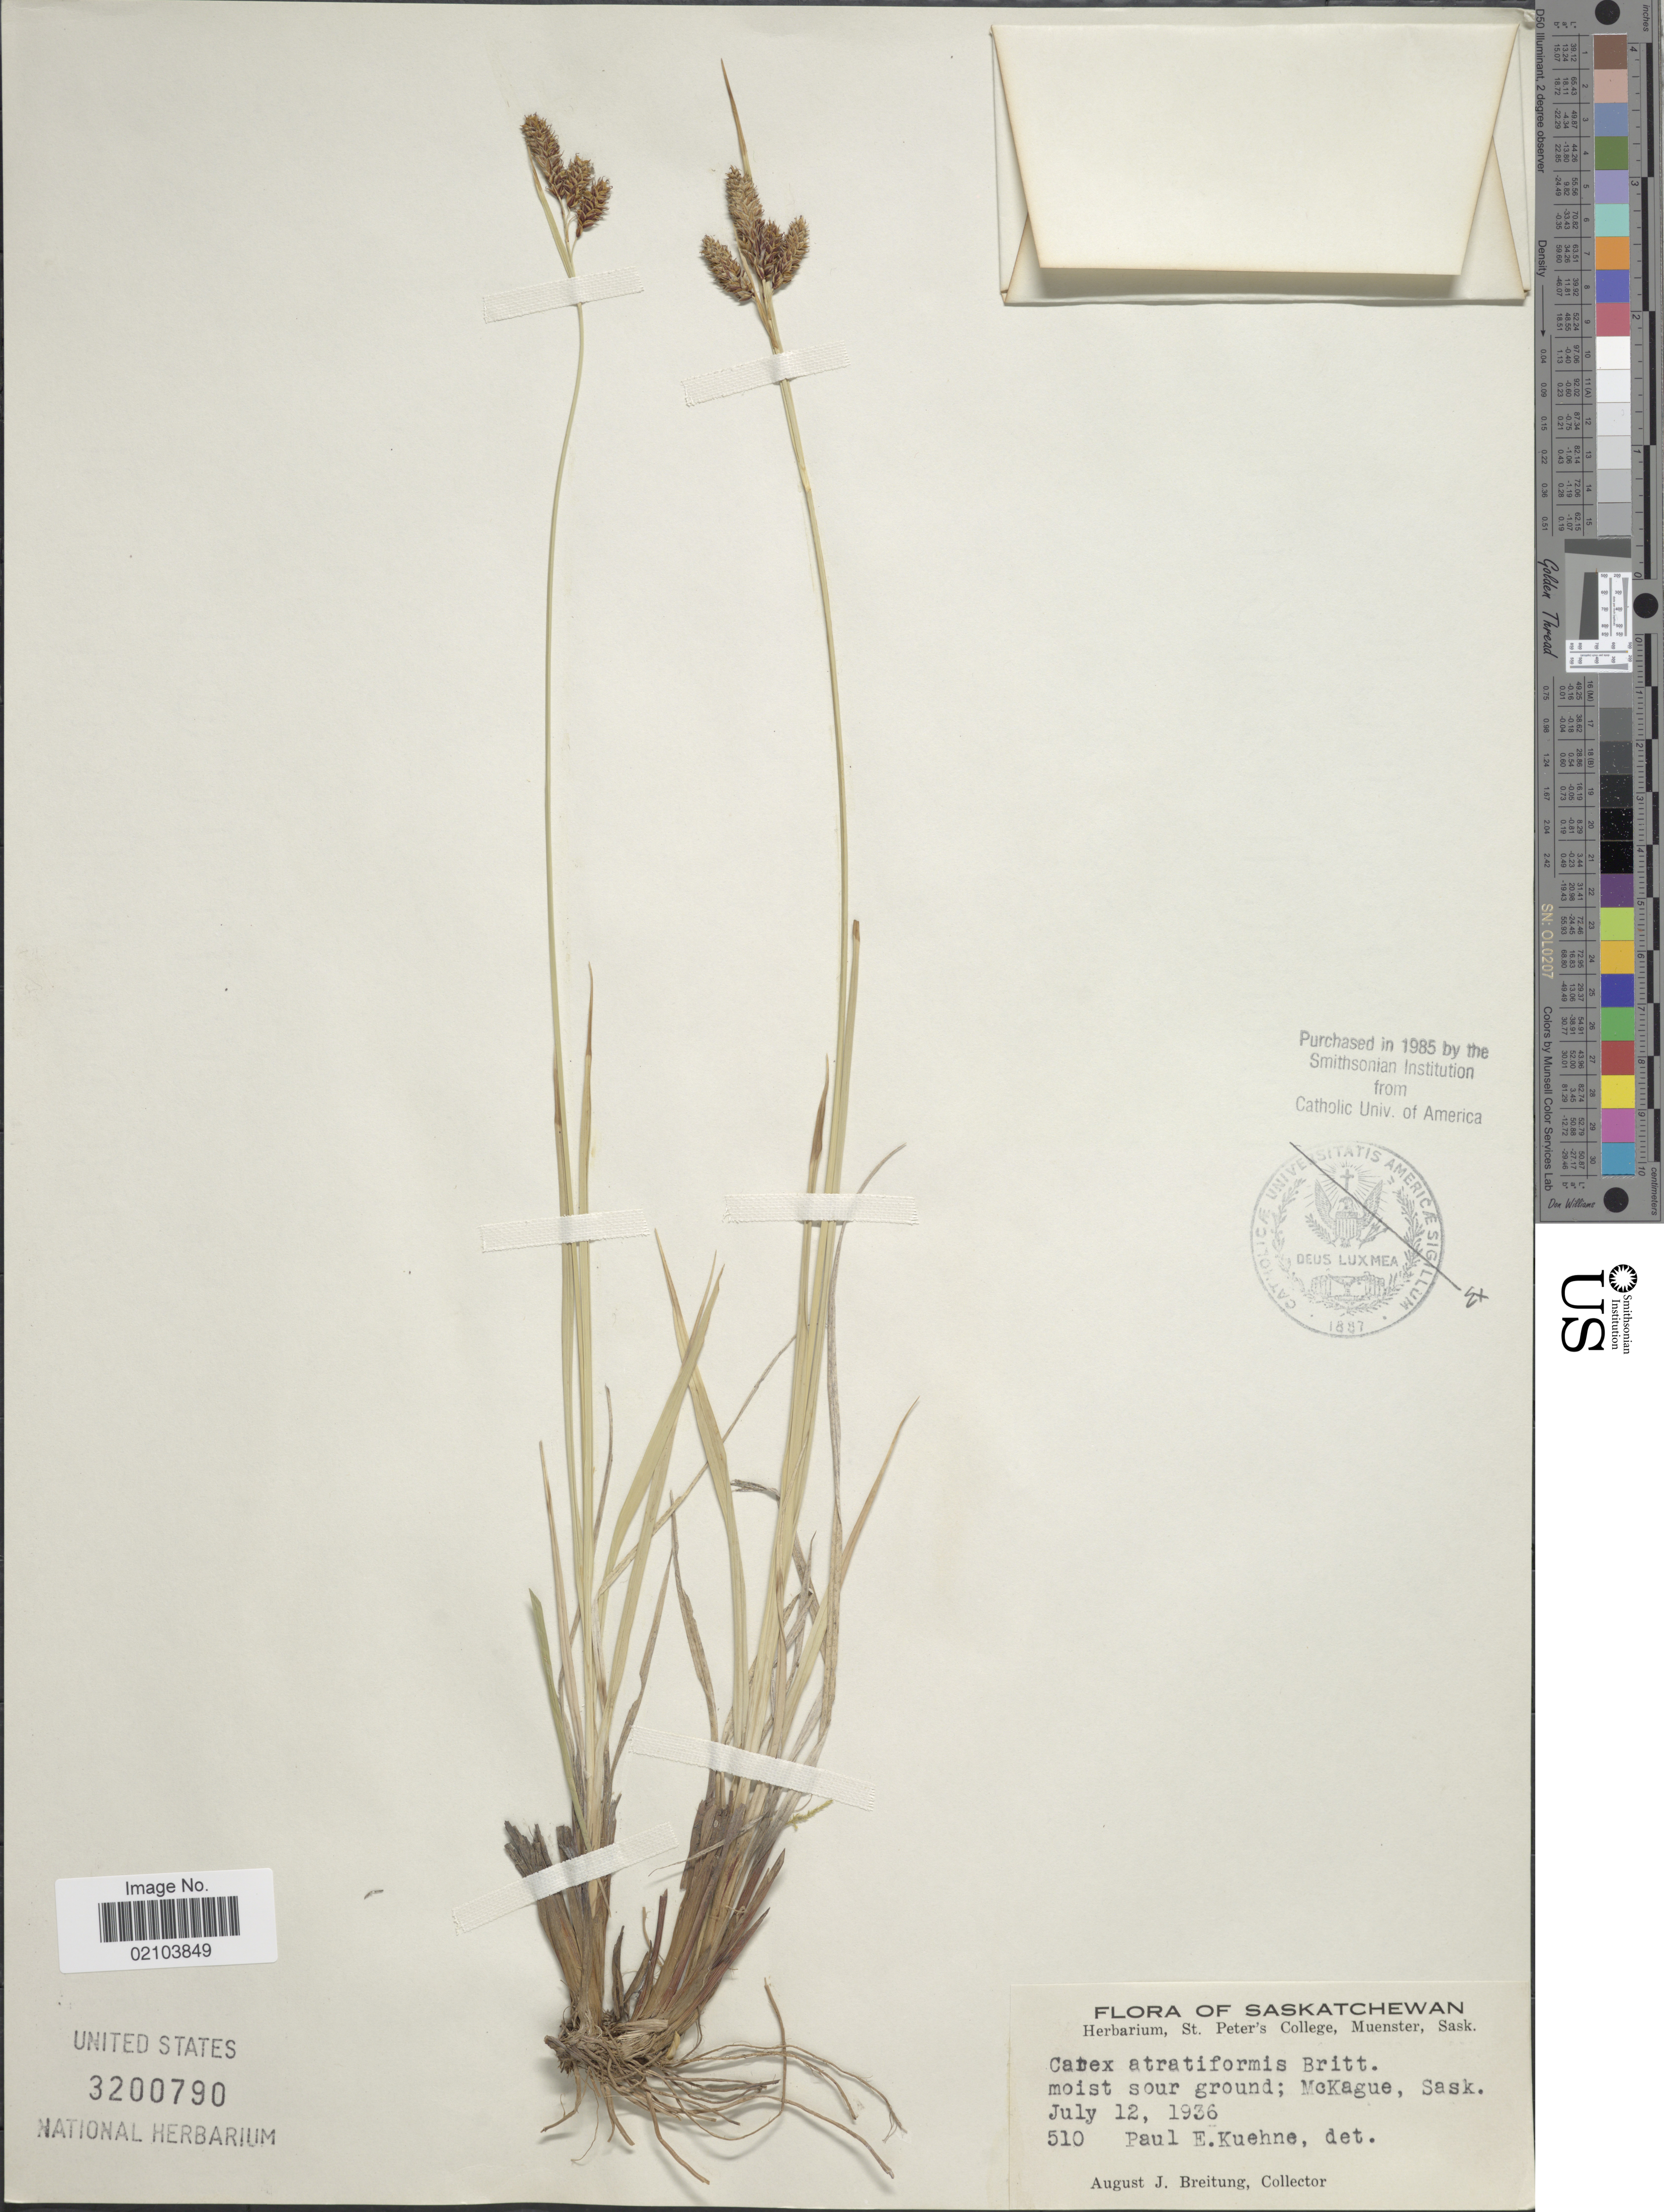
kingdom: Plantae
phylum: Tracheophyta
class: Liliopsida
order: Poales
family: Cyperaceae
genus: Carex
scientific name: Carex atratiformis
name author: Britton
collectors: A. Breitung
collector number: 510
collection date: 1936-07-12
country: Canada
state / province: Saskatchewan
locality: McKague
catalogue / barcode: US 3200790